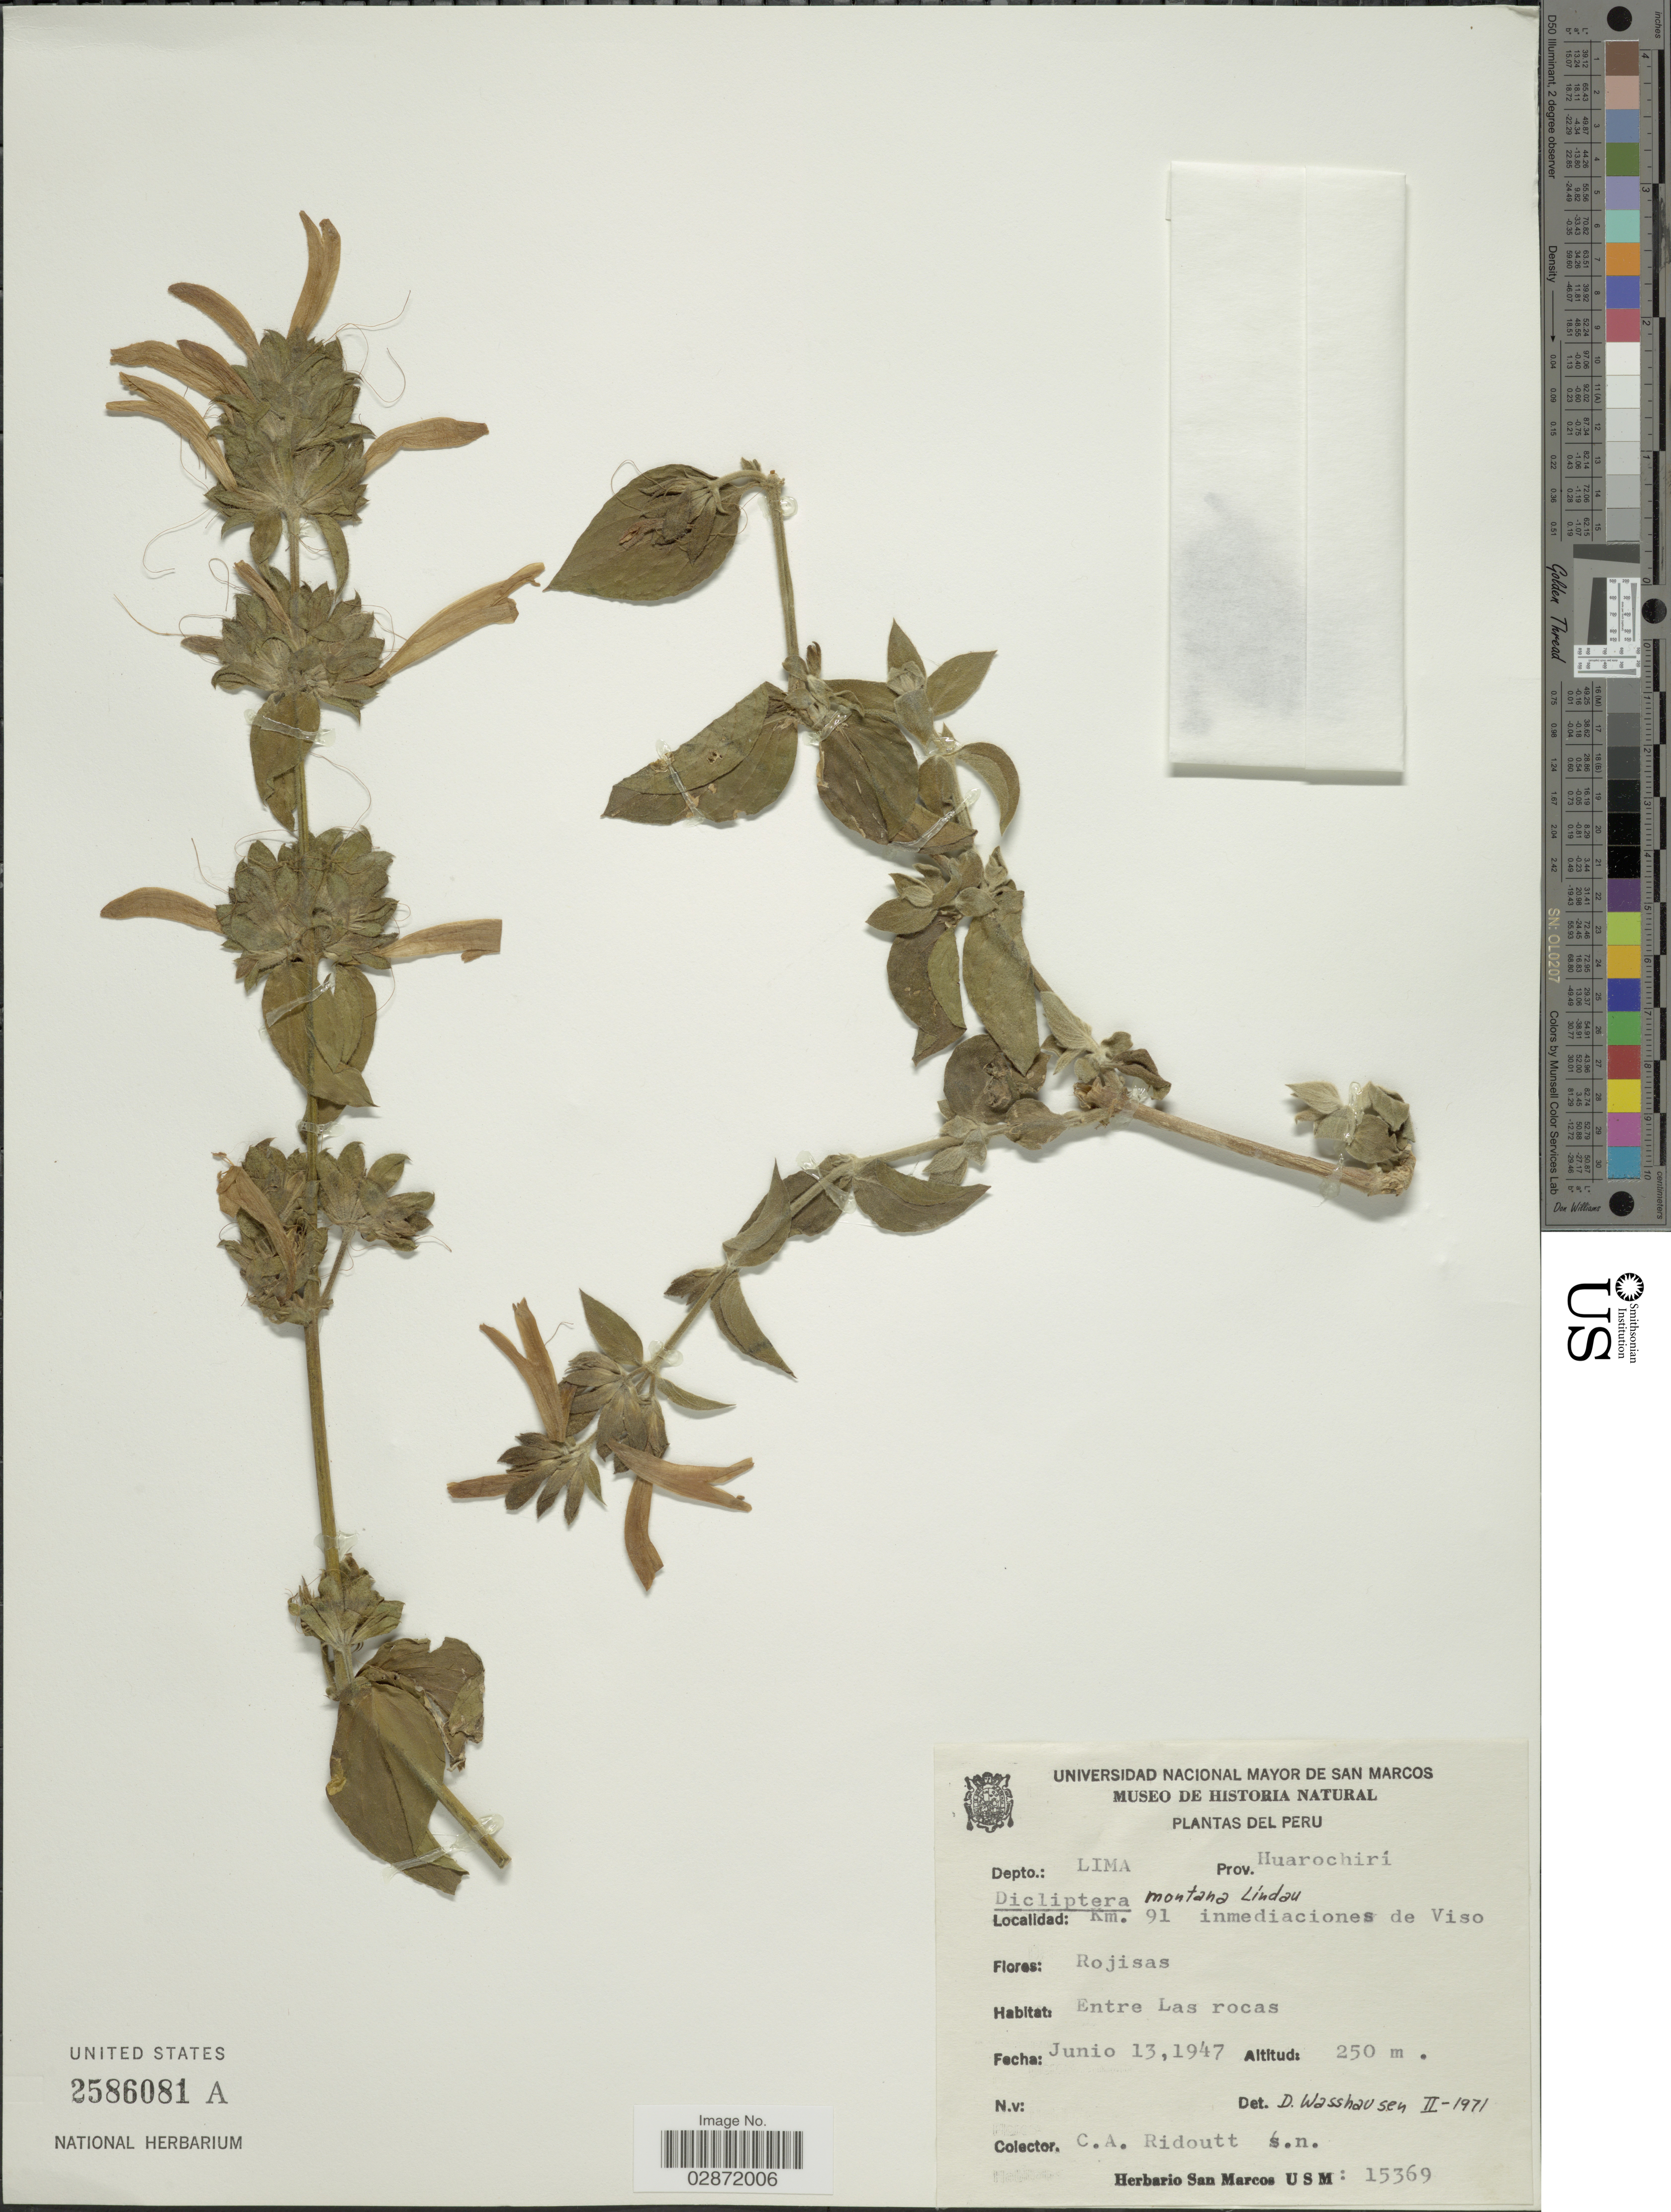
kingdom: Plantae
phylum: Tracheophyta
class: Magnoliopsida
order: Lamiales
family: Acanthaceae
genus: Dicliptera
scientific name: Dicliptera montana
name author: Lindau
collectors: C. Ridoutt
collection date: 1947-06-13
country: Peru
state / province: Lima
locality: Depto.: Lima. Prov. Huarochiri. Km. 91 inmediaciones de Viso.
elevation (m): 250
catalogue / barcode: US 2586081A